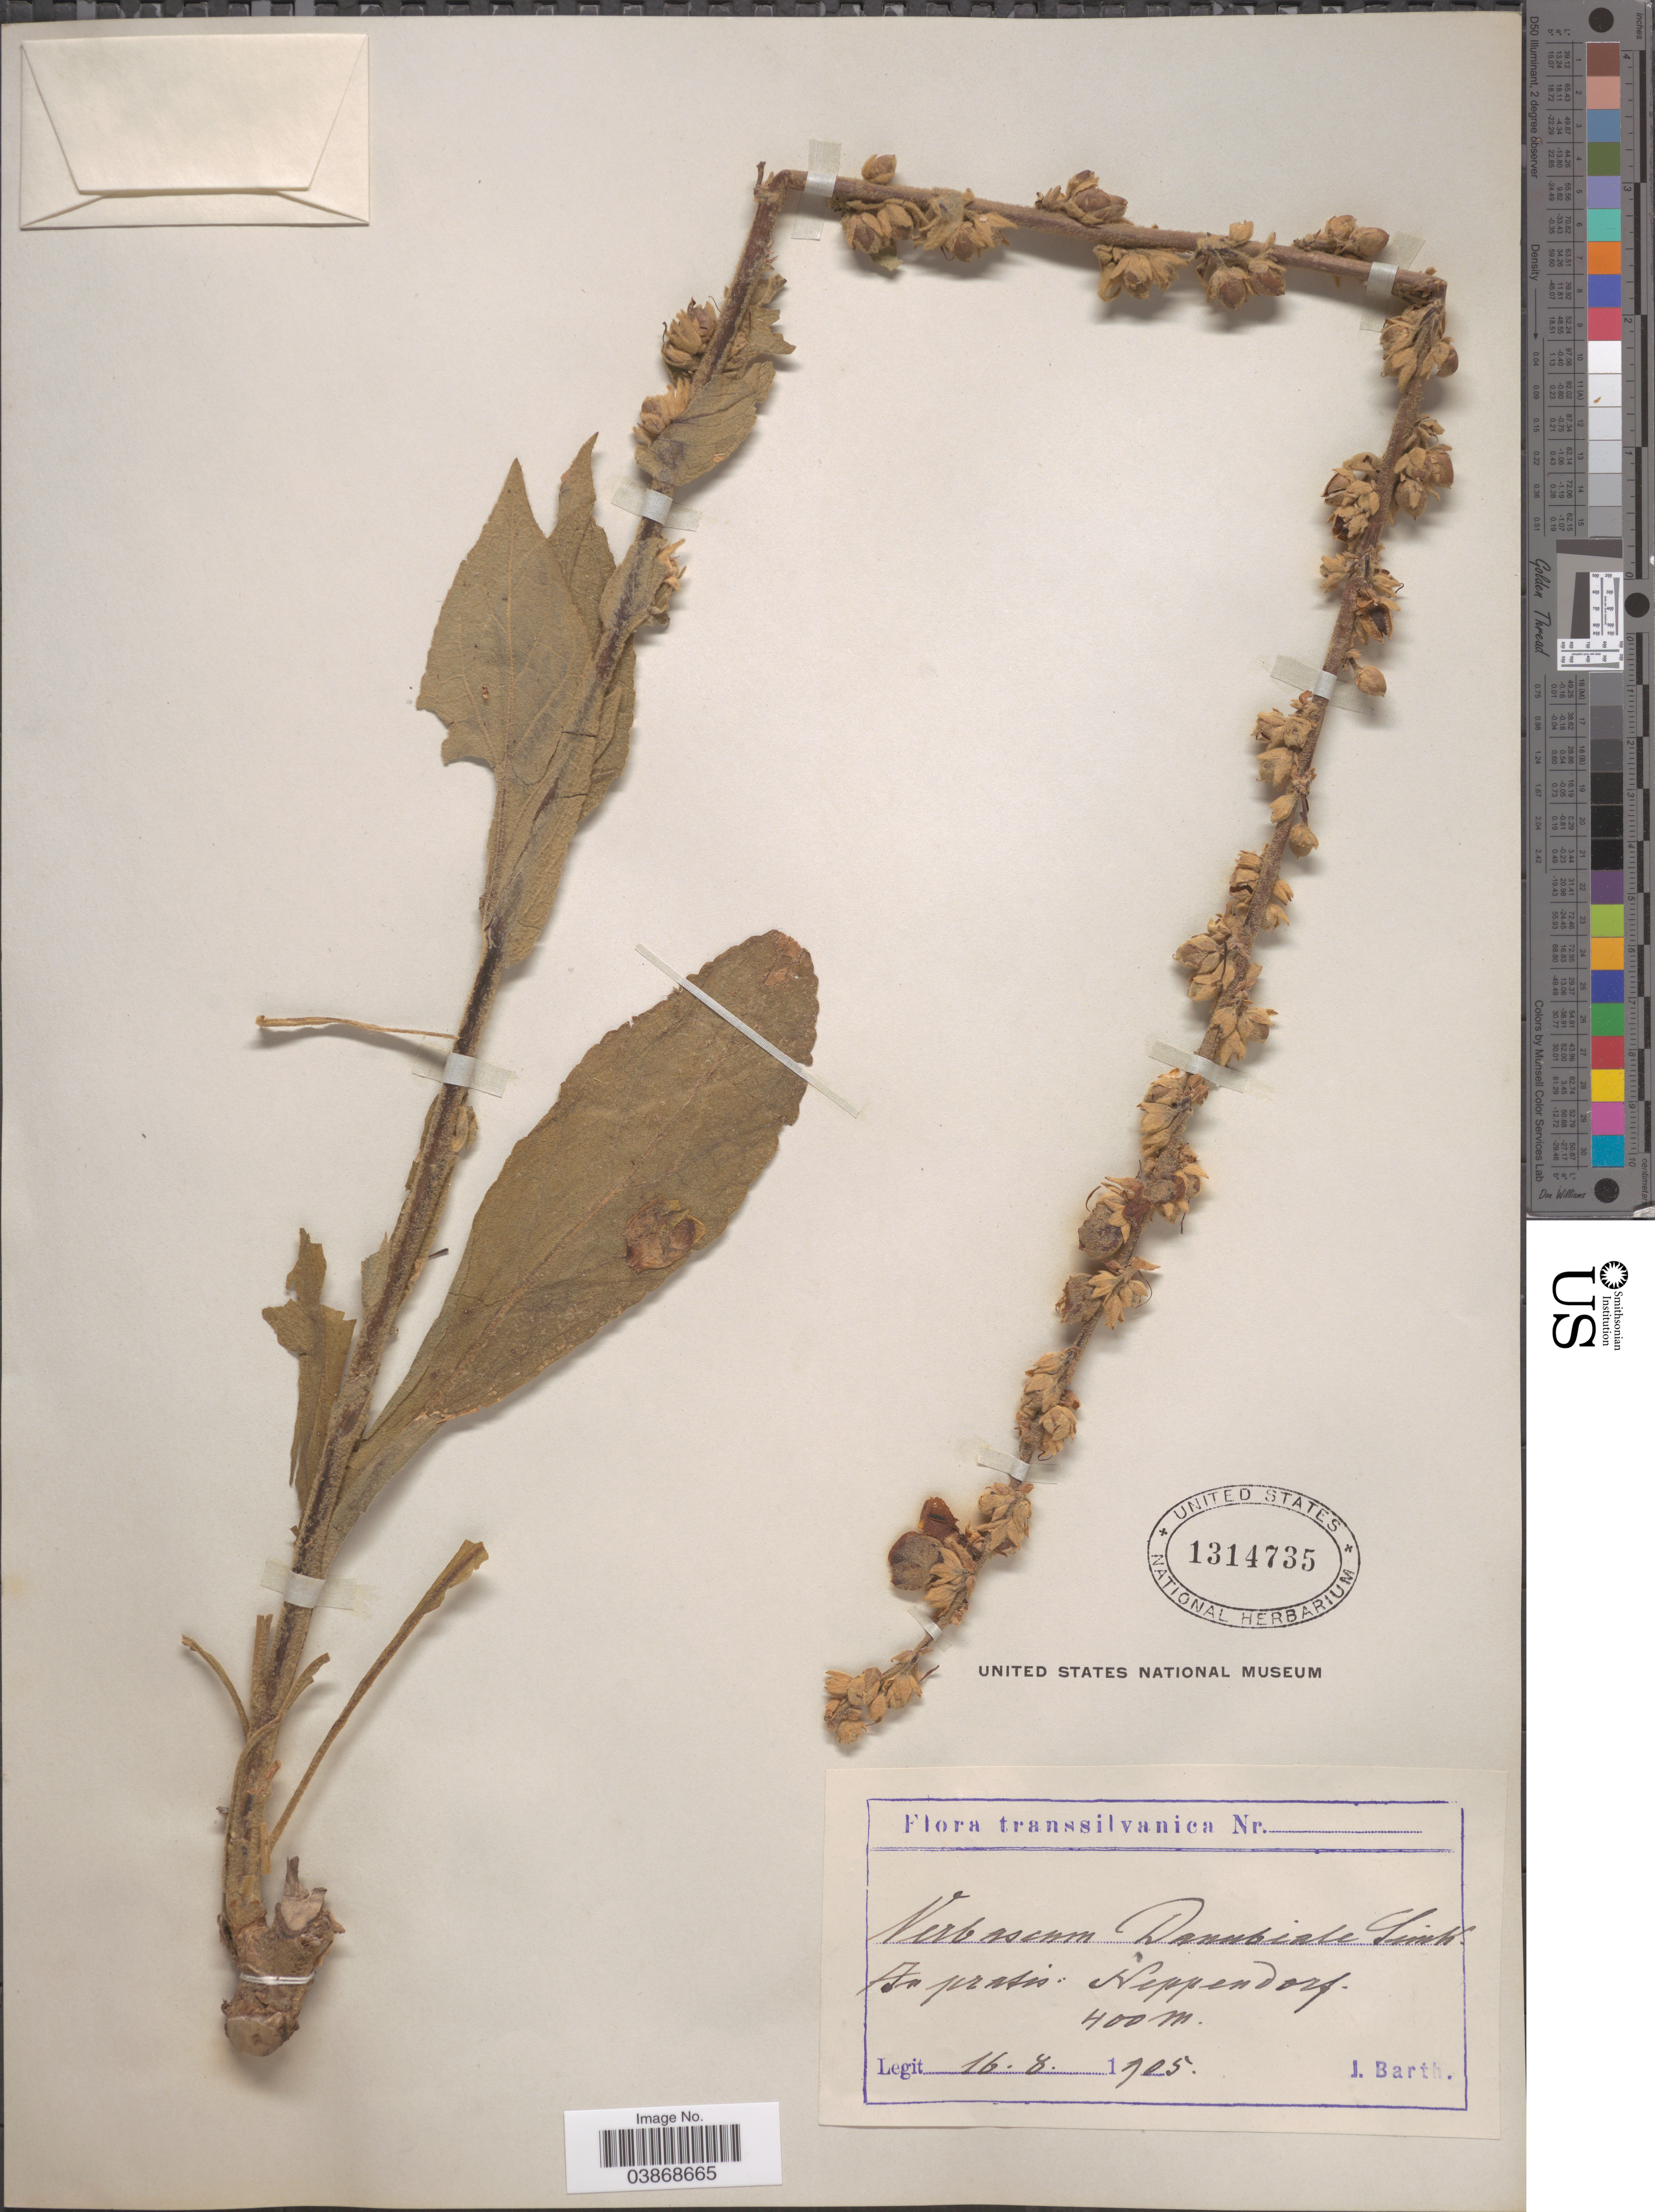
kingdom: Plantae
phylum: Tracheophyta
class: Magnoliopsida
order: Lamiales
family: Scrophulariaceae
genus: Verbascum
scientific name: Verbascum x danubiale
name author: Simonk.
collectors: J. Barth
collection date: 1905-08-16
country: Romania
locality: Transsilvanica. Neppendorf.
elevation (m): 400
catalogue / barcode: US 1314735